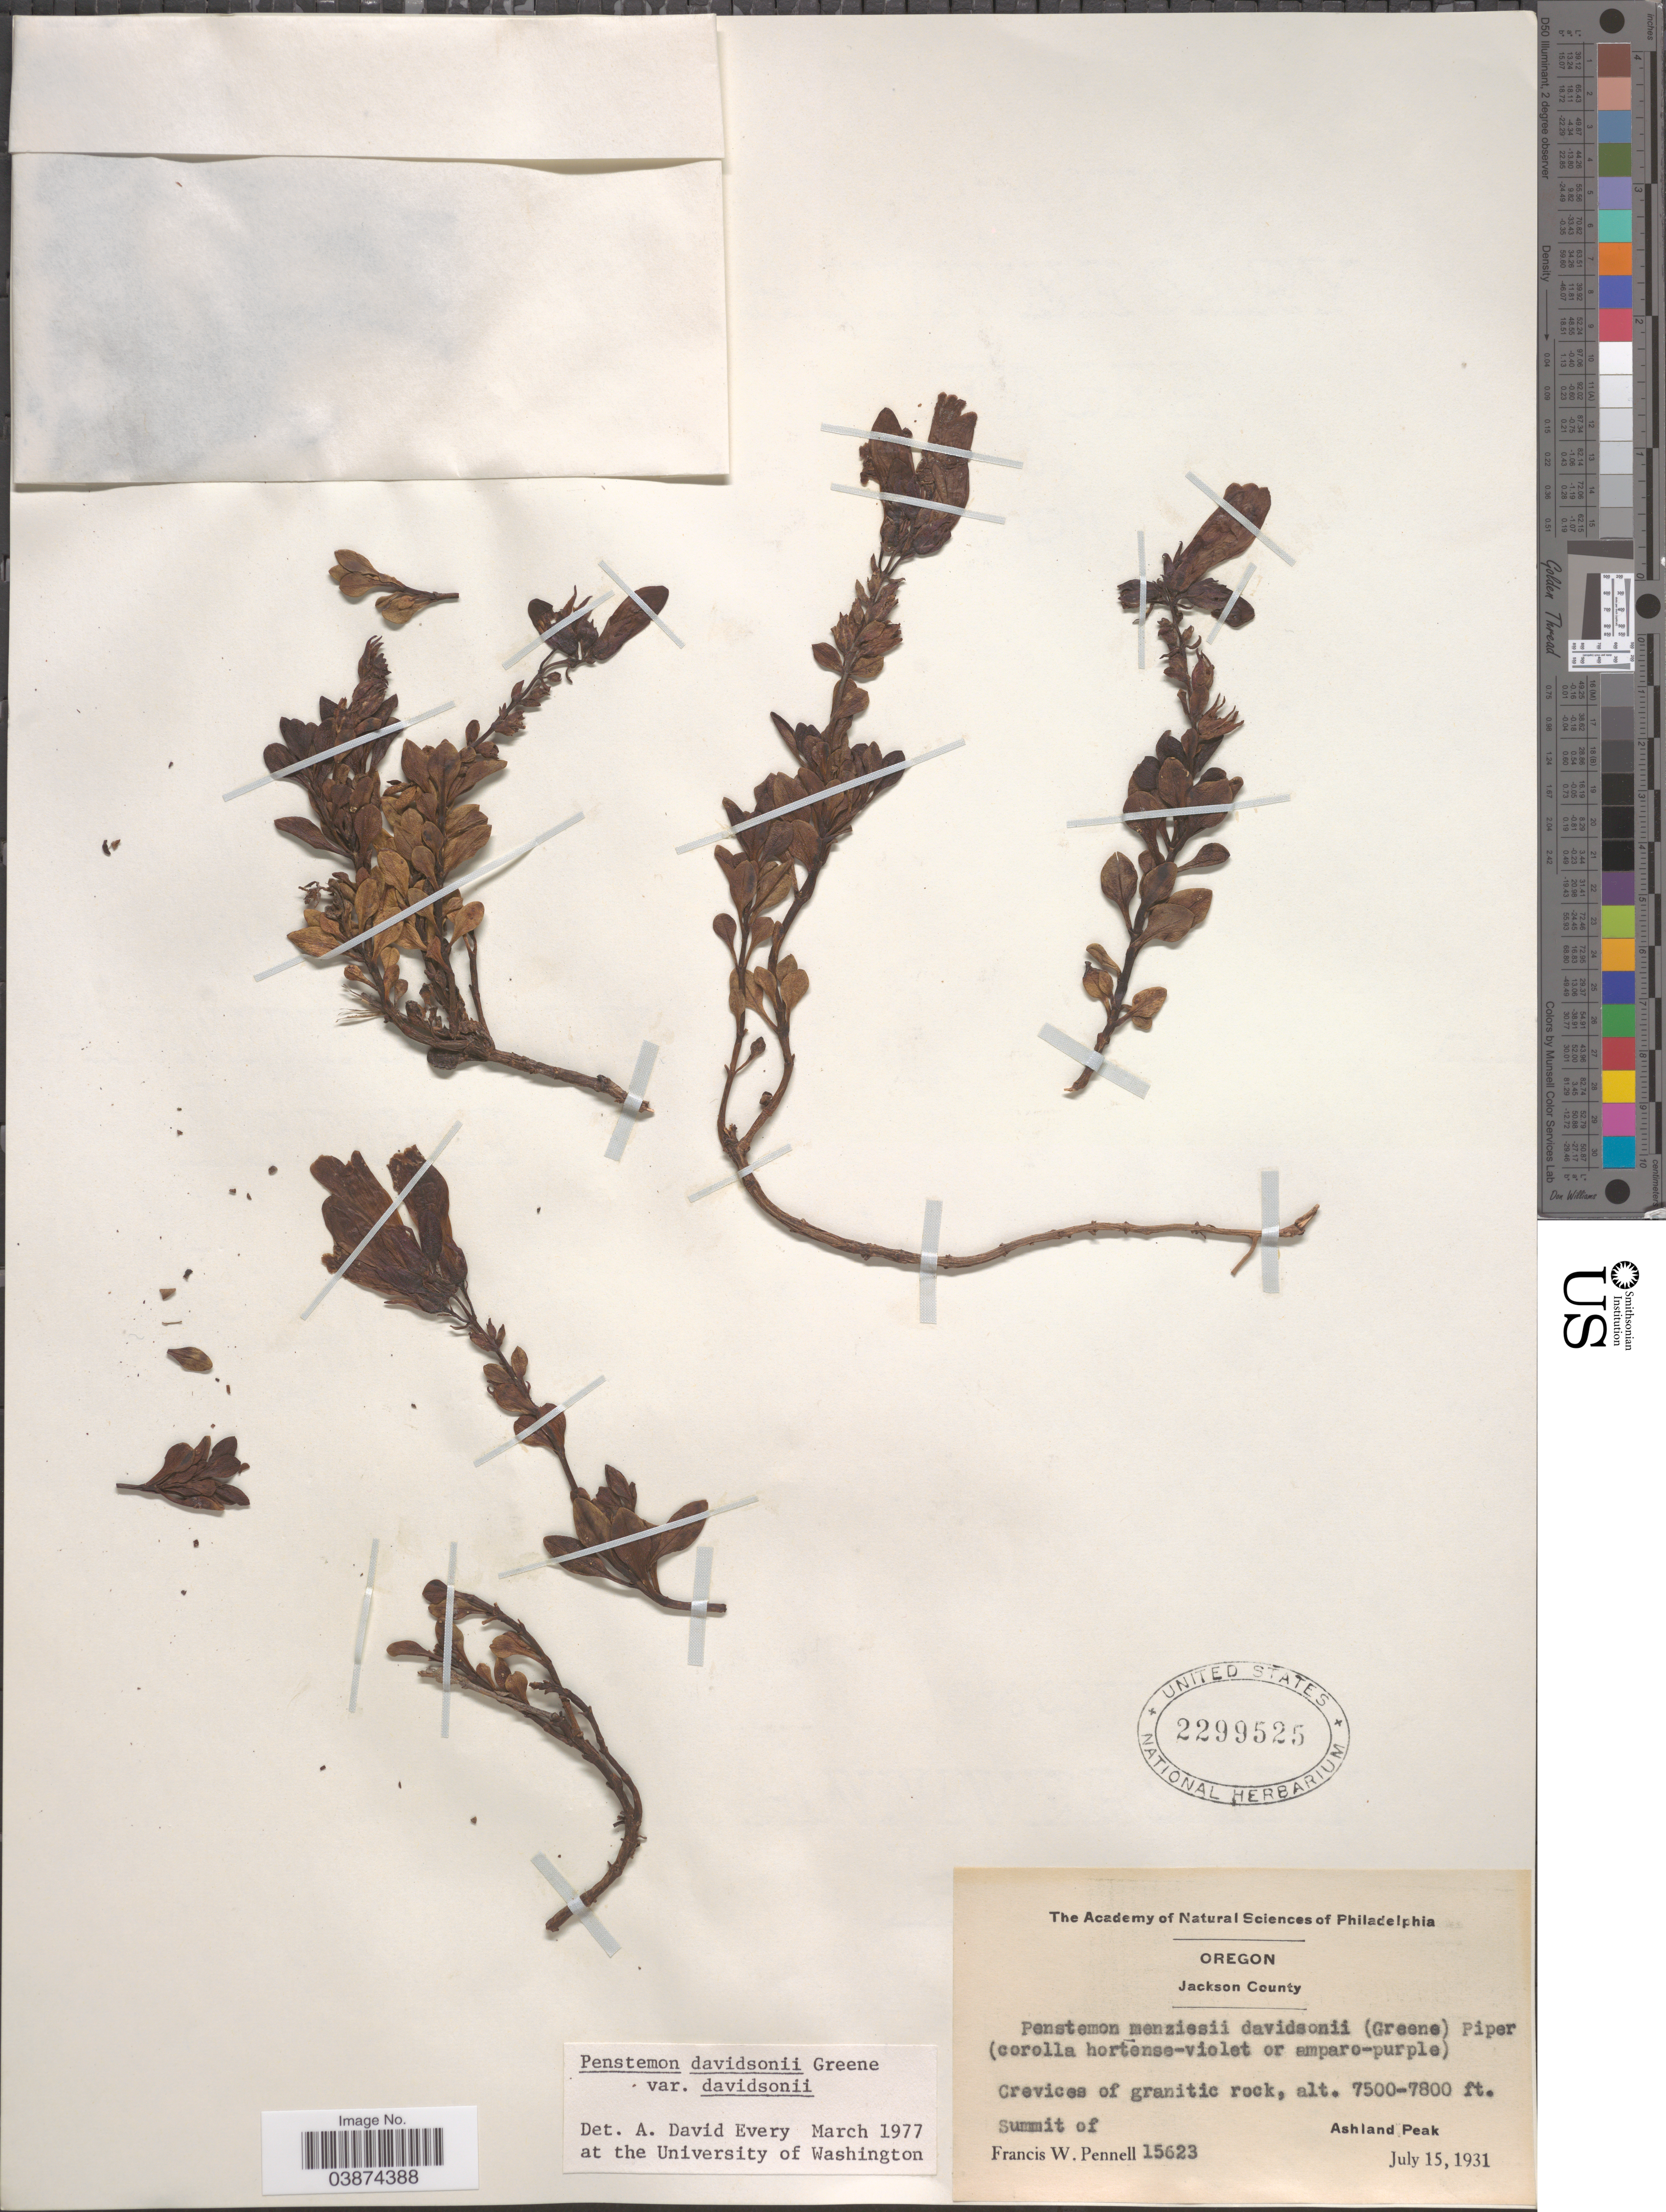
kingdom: Plantae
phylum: Tracheophyta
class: Magnoliopsida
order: Lamiales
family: Plantaginaceae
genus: Penstemon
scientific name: Penstemon davidsonii var. davidsonii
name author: Greene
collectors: F. W. Pennell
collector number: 15623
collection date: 1931-07-15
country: United States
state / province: Oregon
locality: Jackson County. Summit of Ashland Peak.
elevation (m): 2286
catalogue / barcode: US 2299525